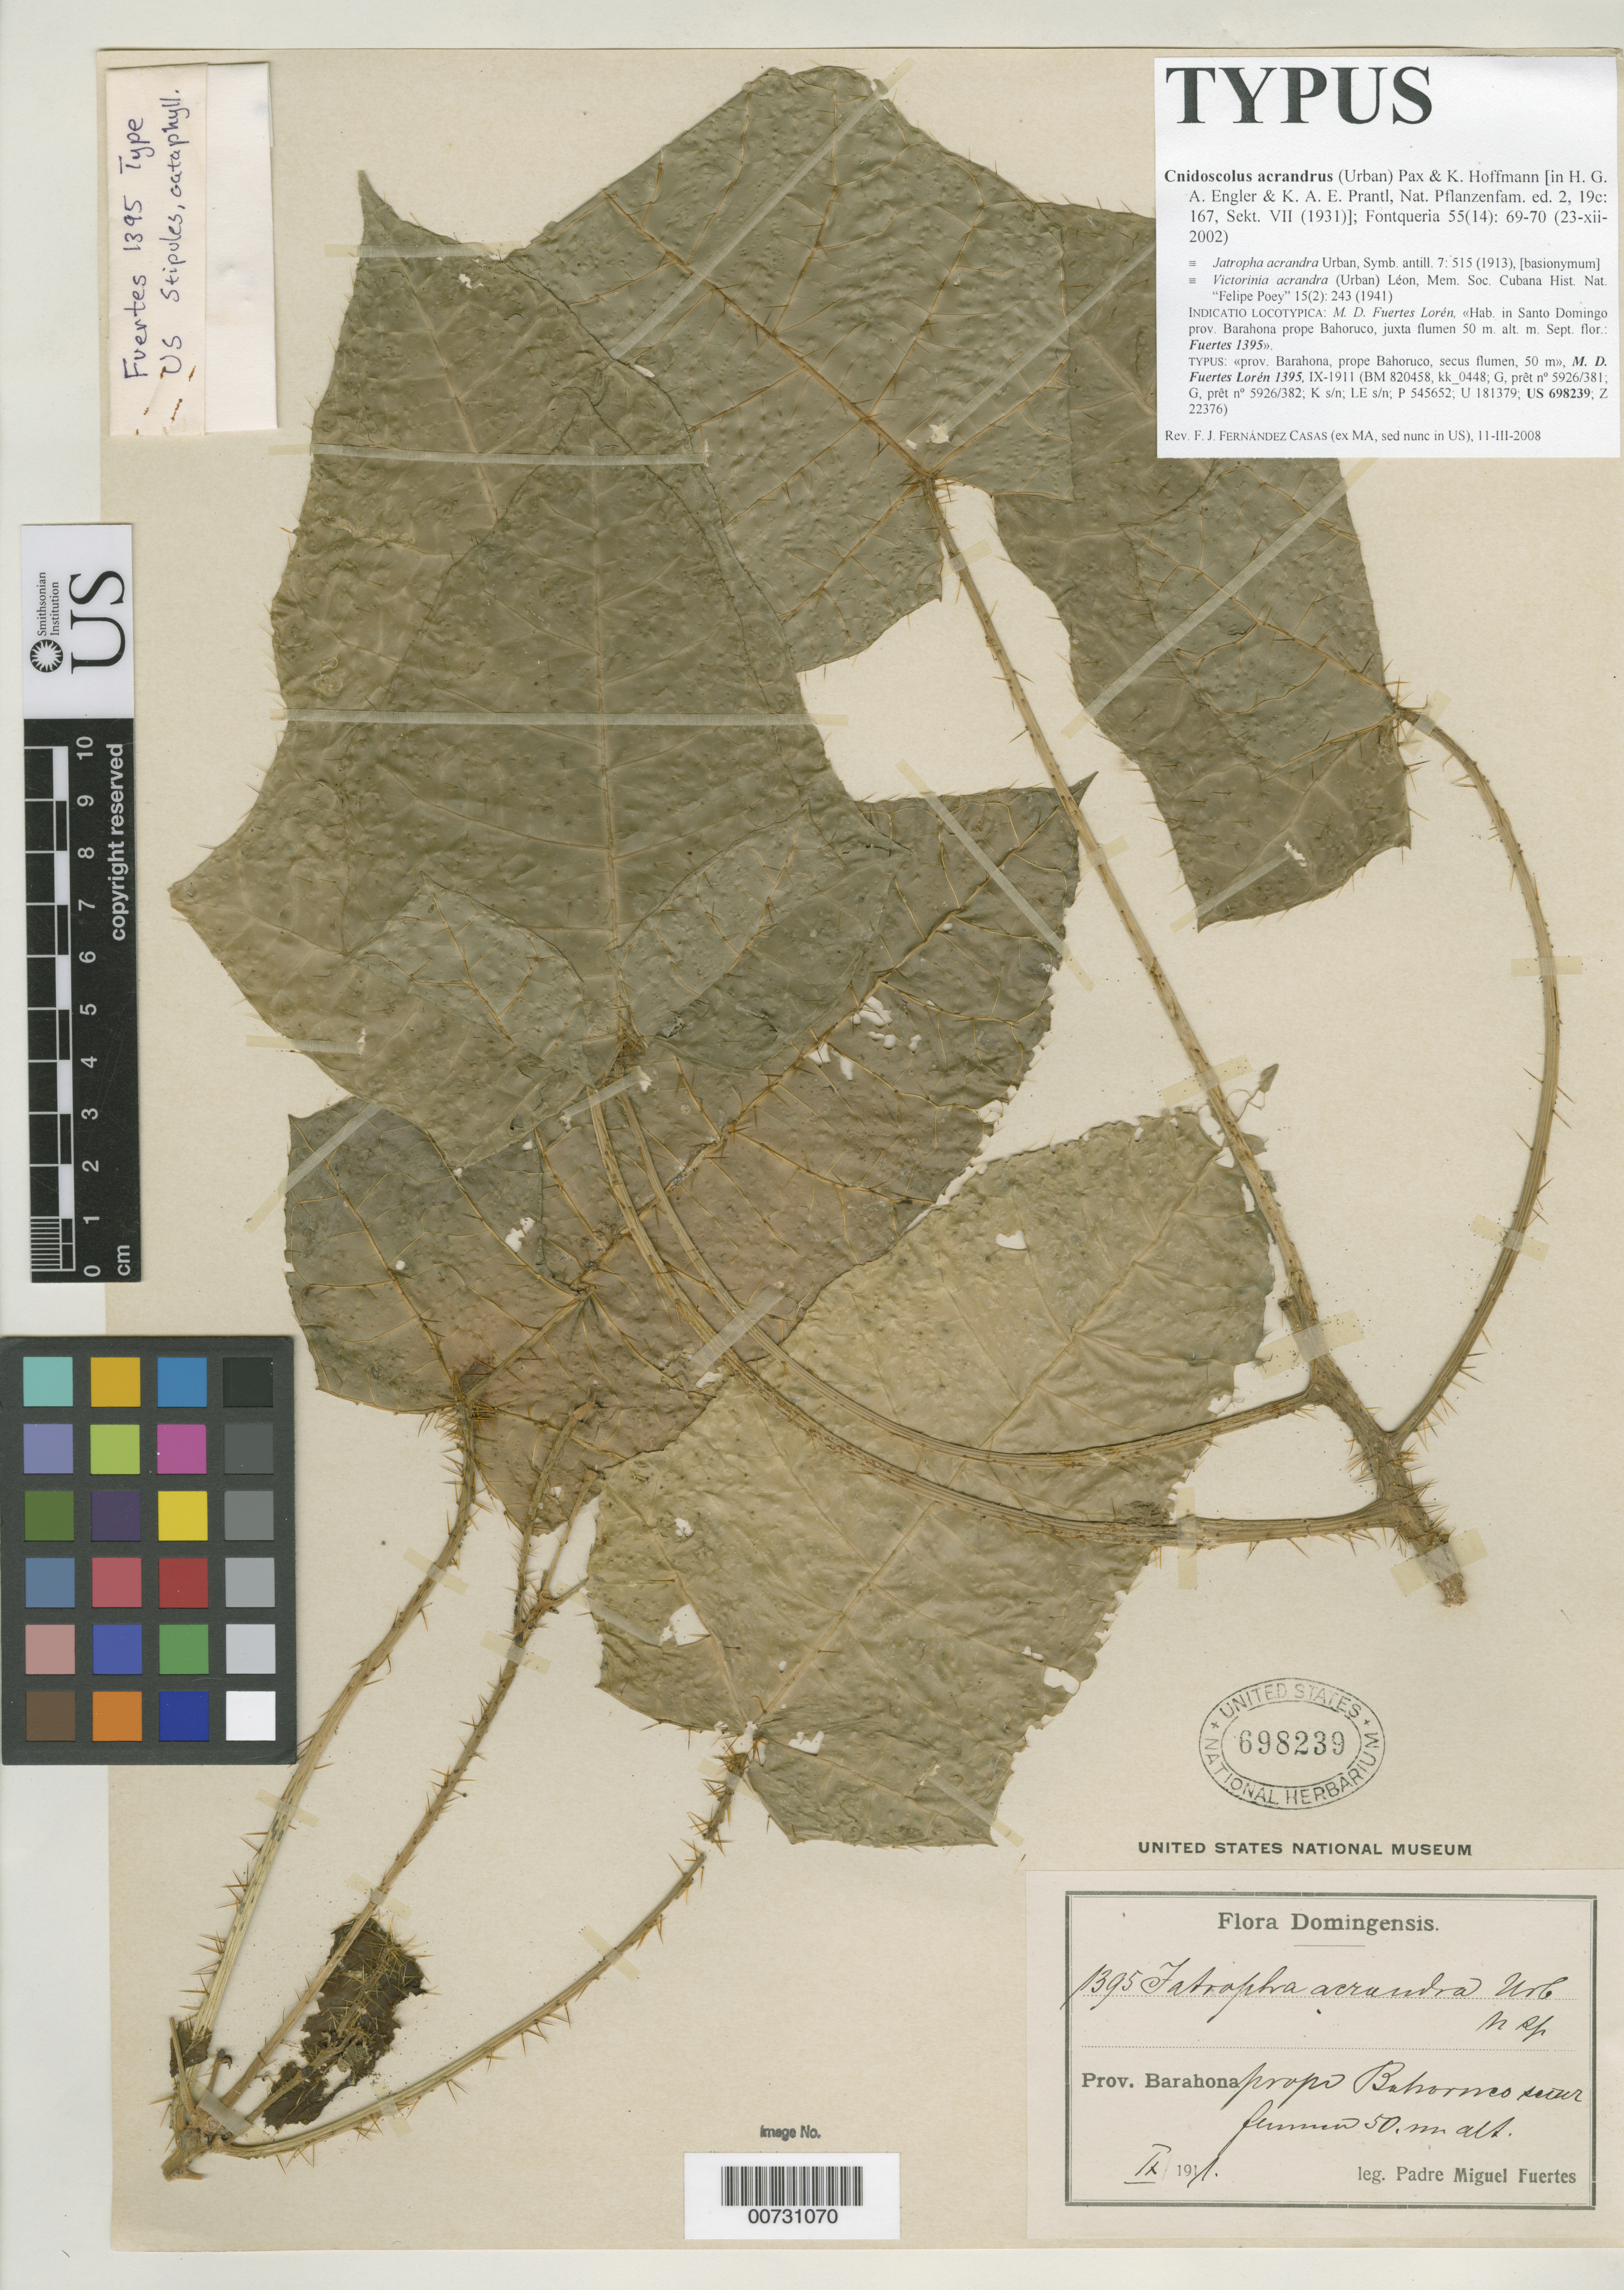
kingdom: Plantae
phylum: Tracheophyta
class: Magnoliopsida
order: Malpighiales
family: Euphorbiaceae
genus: Jatropha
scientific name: Jatropha acrandra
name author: Urb.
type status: Isotype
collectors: M. D. Fuertes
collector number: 1395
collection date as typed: Sep 1911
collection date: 1911-09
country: Dominican Republic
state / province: Barahona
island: Hispaniola Island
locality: Prope Bahoruco.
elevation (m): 50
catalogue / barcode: US 698239